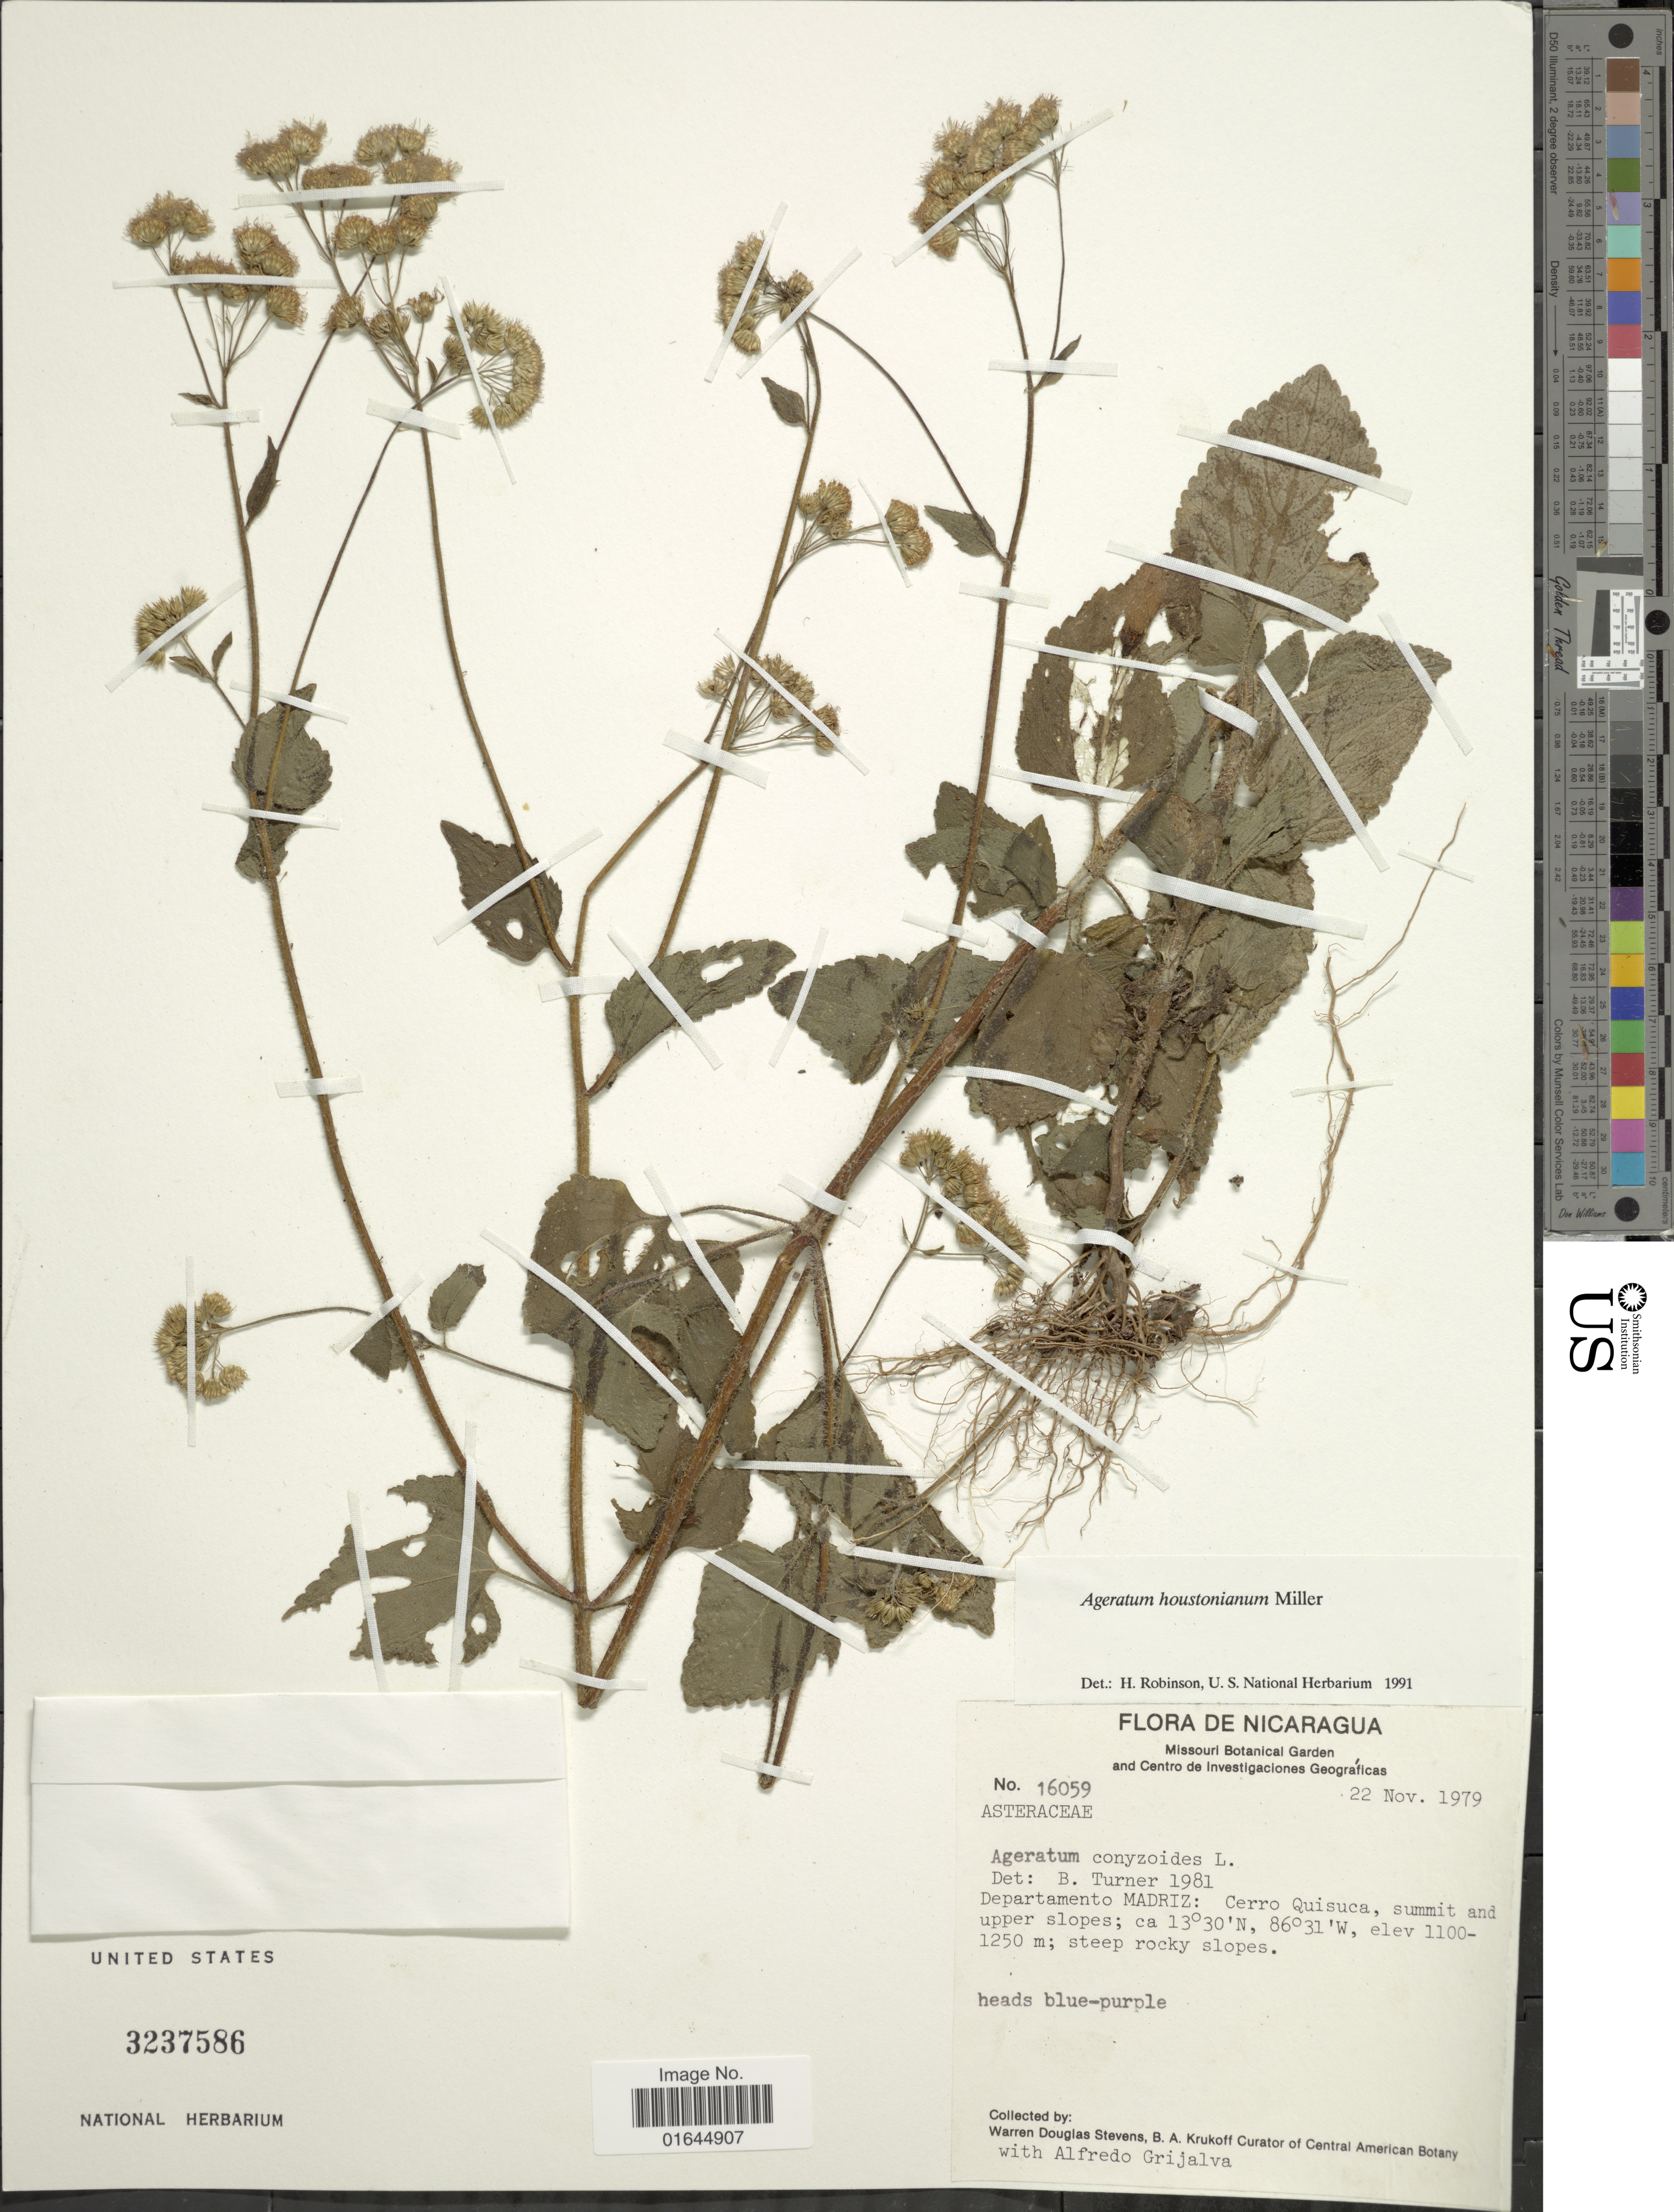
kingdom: Plantae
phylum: Tracheophyta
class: Magnoliopsida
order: Asterales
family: Asteraceae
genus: Ageratum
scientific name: Ageratum houstonianum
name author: Mill.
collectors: W. D. Stevens, B. A. Krukoff & A. Grijalva P.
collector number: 16059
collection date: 1979-11-22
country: Nicaragua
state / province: Madriz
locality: Departamento Madriz: Cerro Quisuca, sumiit and upper slopes.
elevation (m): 1100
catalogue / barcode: US 3237586